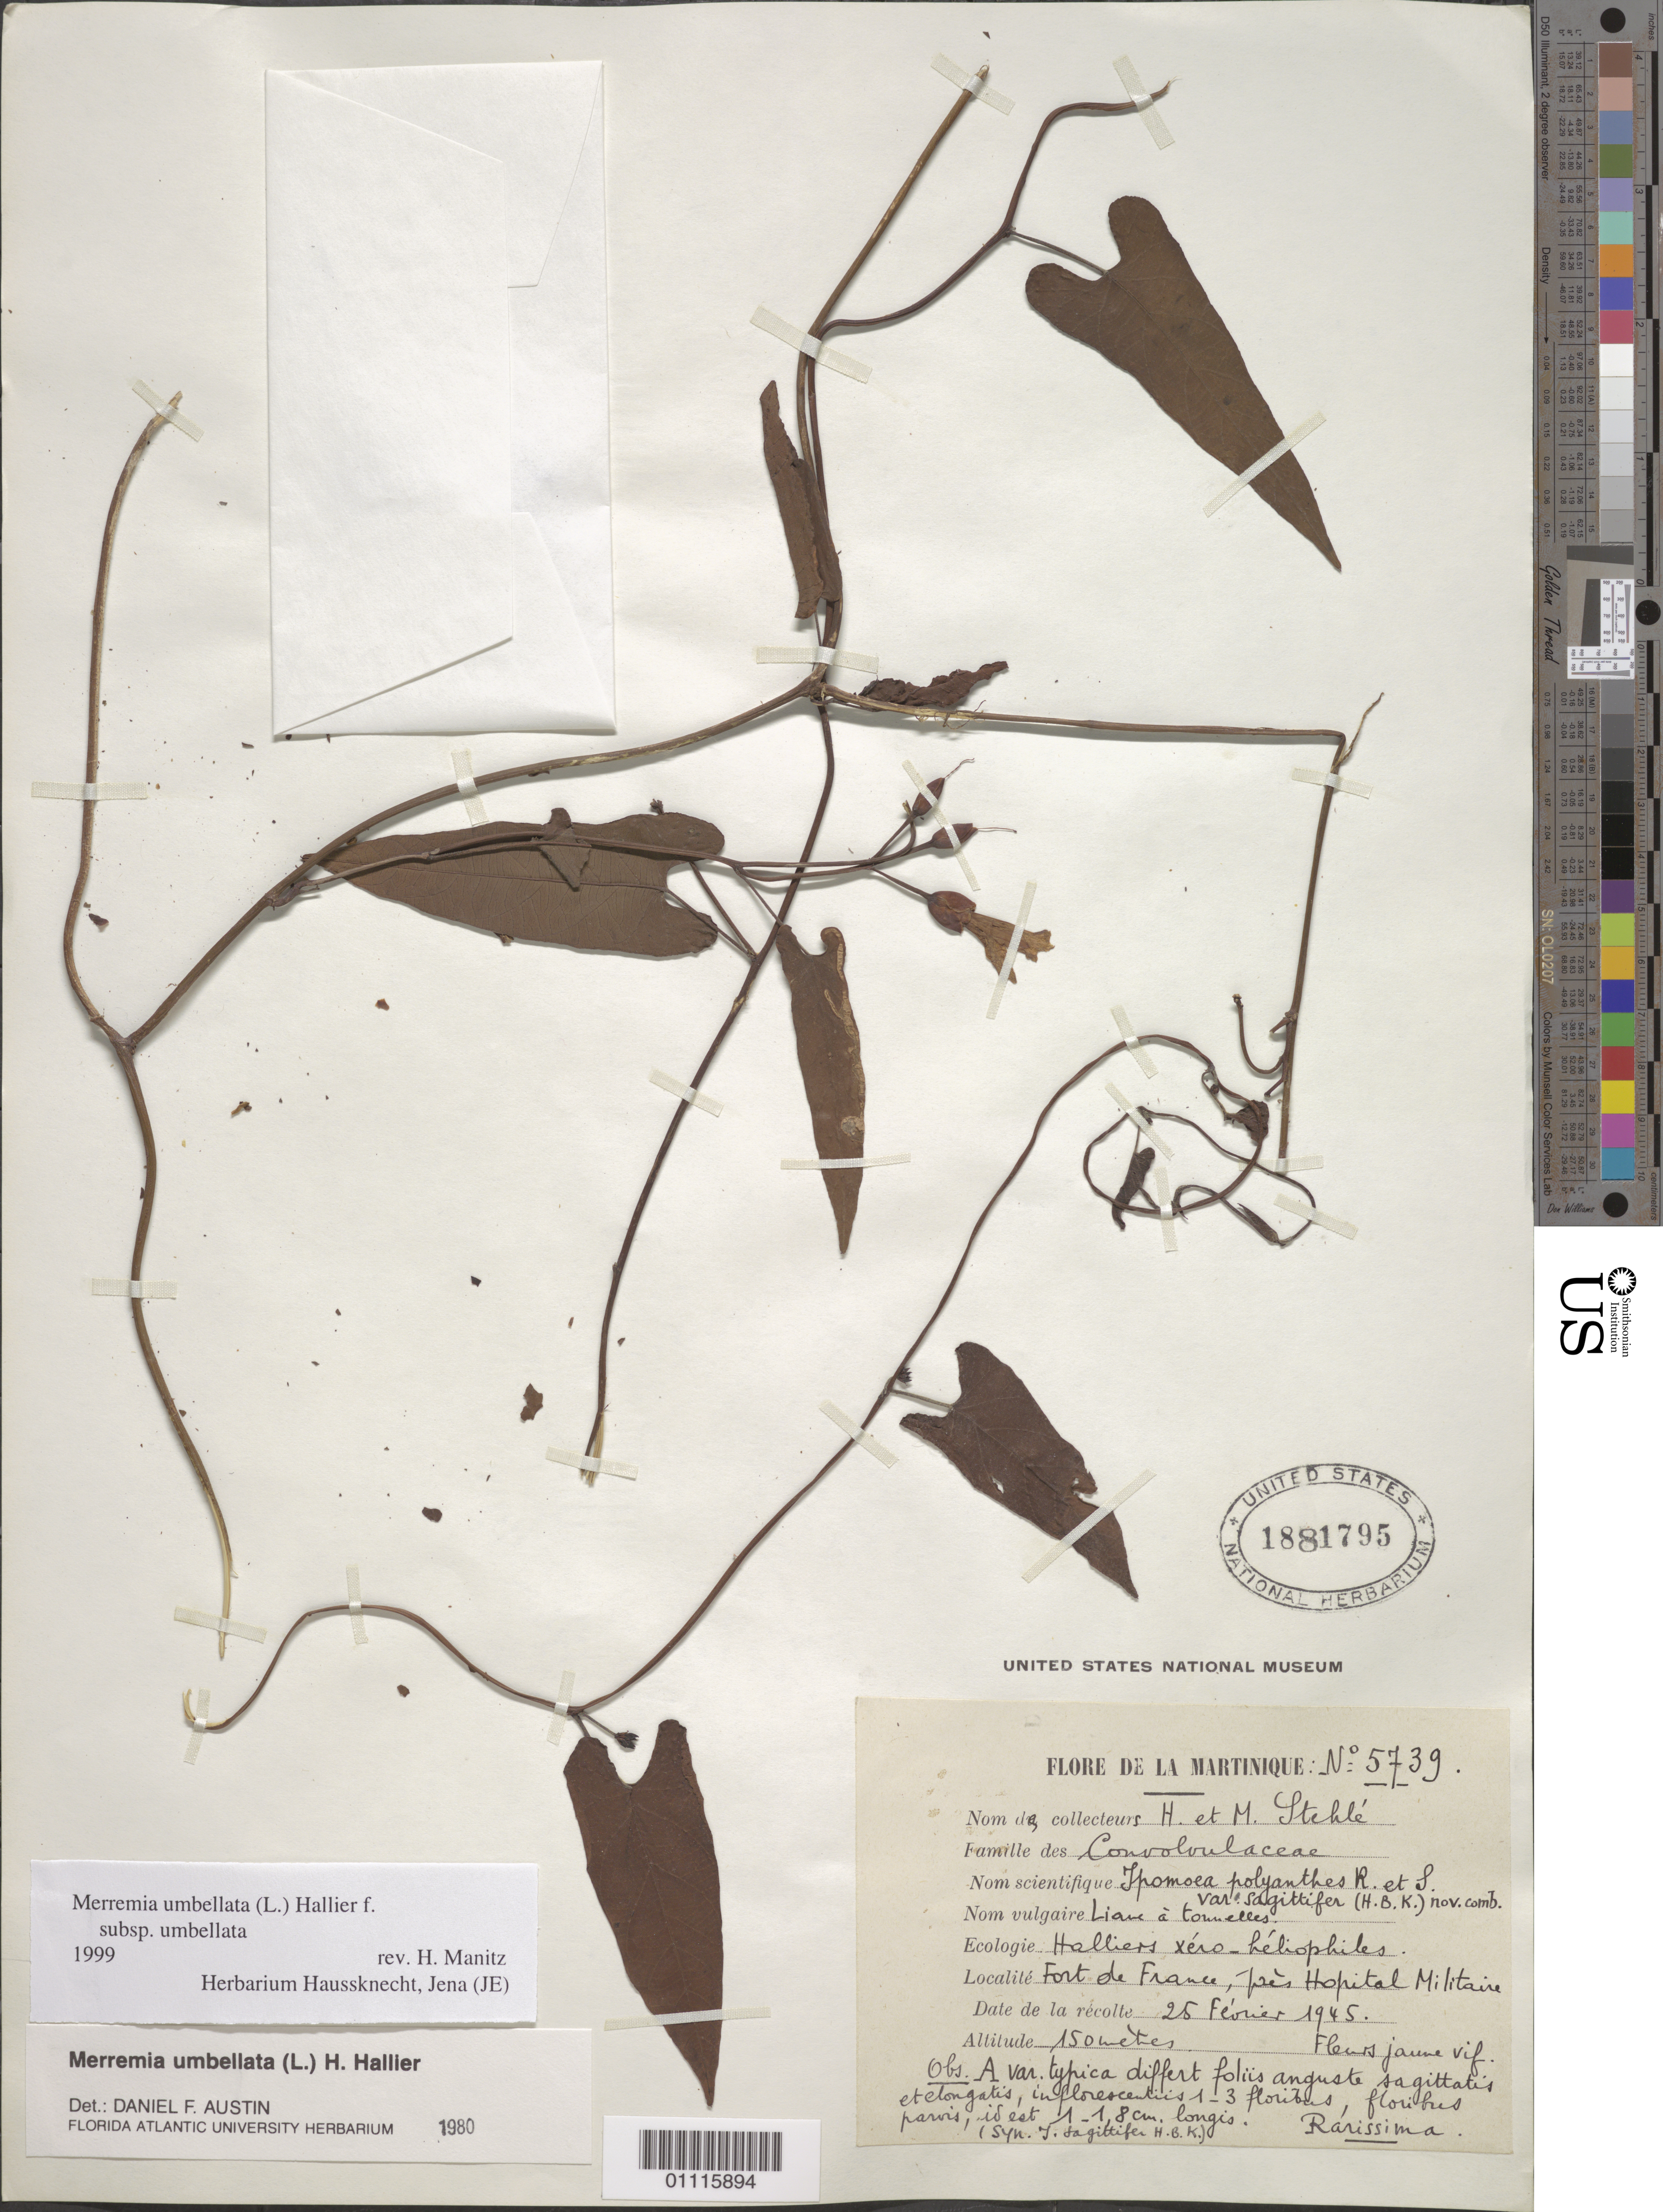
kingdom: Plantae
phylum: Tracheophyta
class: Magnoliopsida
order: Solanales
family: Convolvulaceae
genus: Camonea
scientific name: Camonea umbellata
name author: (L.) A. R. Simões & Staples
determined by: Strong, Mark T., (BOT), Smithsonian Institution - National Museum of Natural History (UNITED STATES)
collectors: H. Stehlé & M. Stehlé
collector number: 5739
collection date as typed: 25 Feb 1945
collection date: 1945-02-25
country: Martinique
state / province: Fort-de-France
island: Martinique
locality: Fort de France, pres Hopital Militaire. Halliers xero-heliophiles.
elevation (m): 150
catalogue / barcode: US 1881795